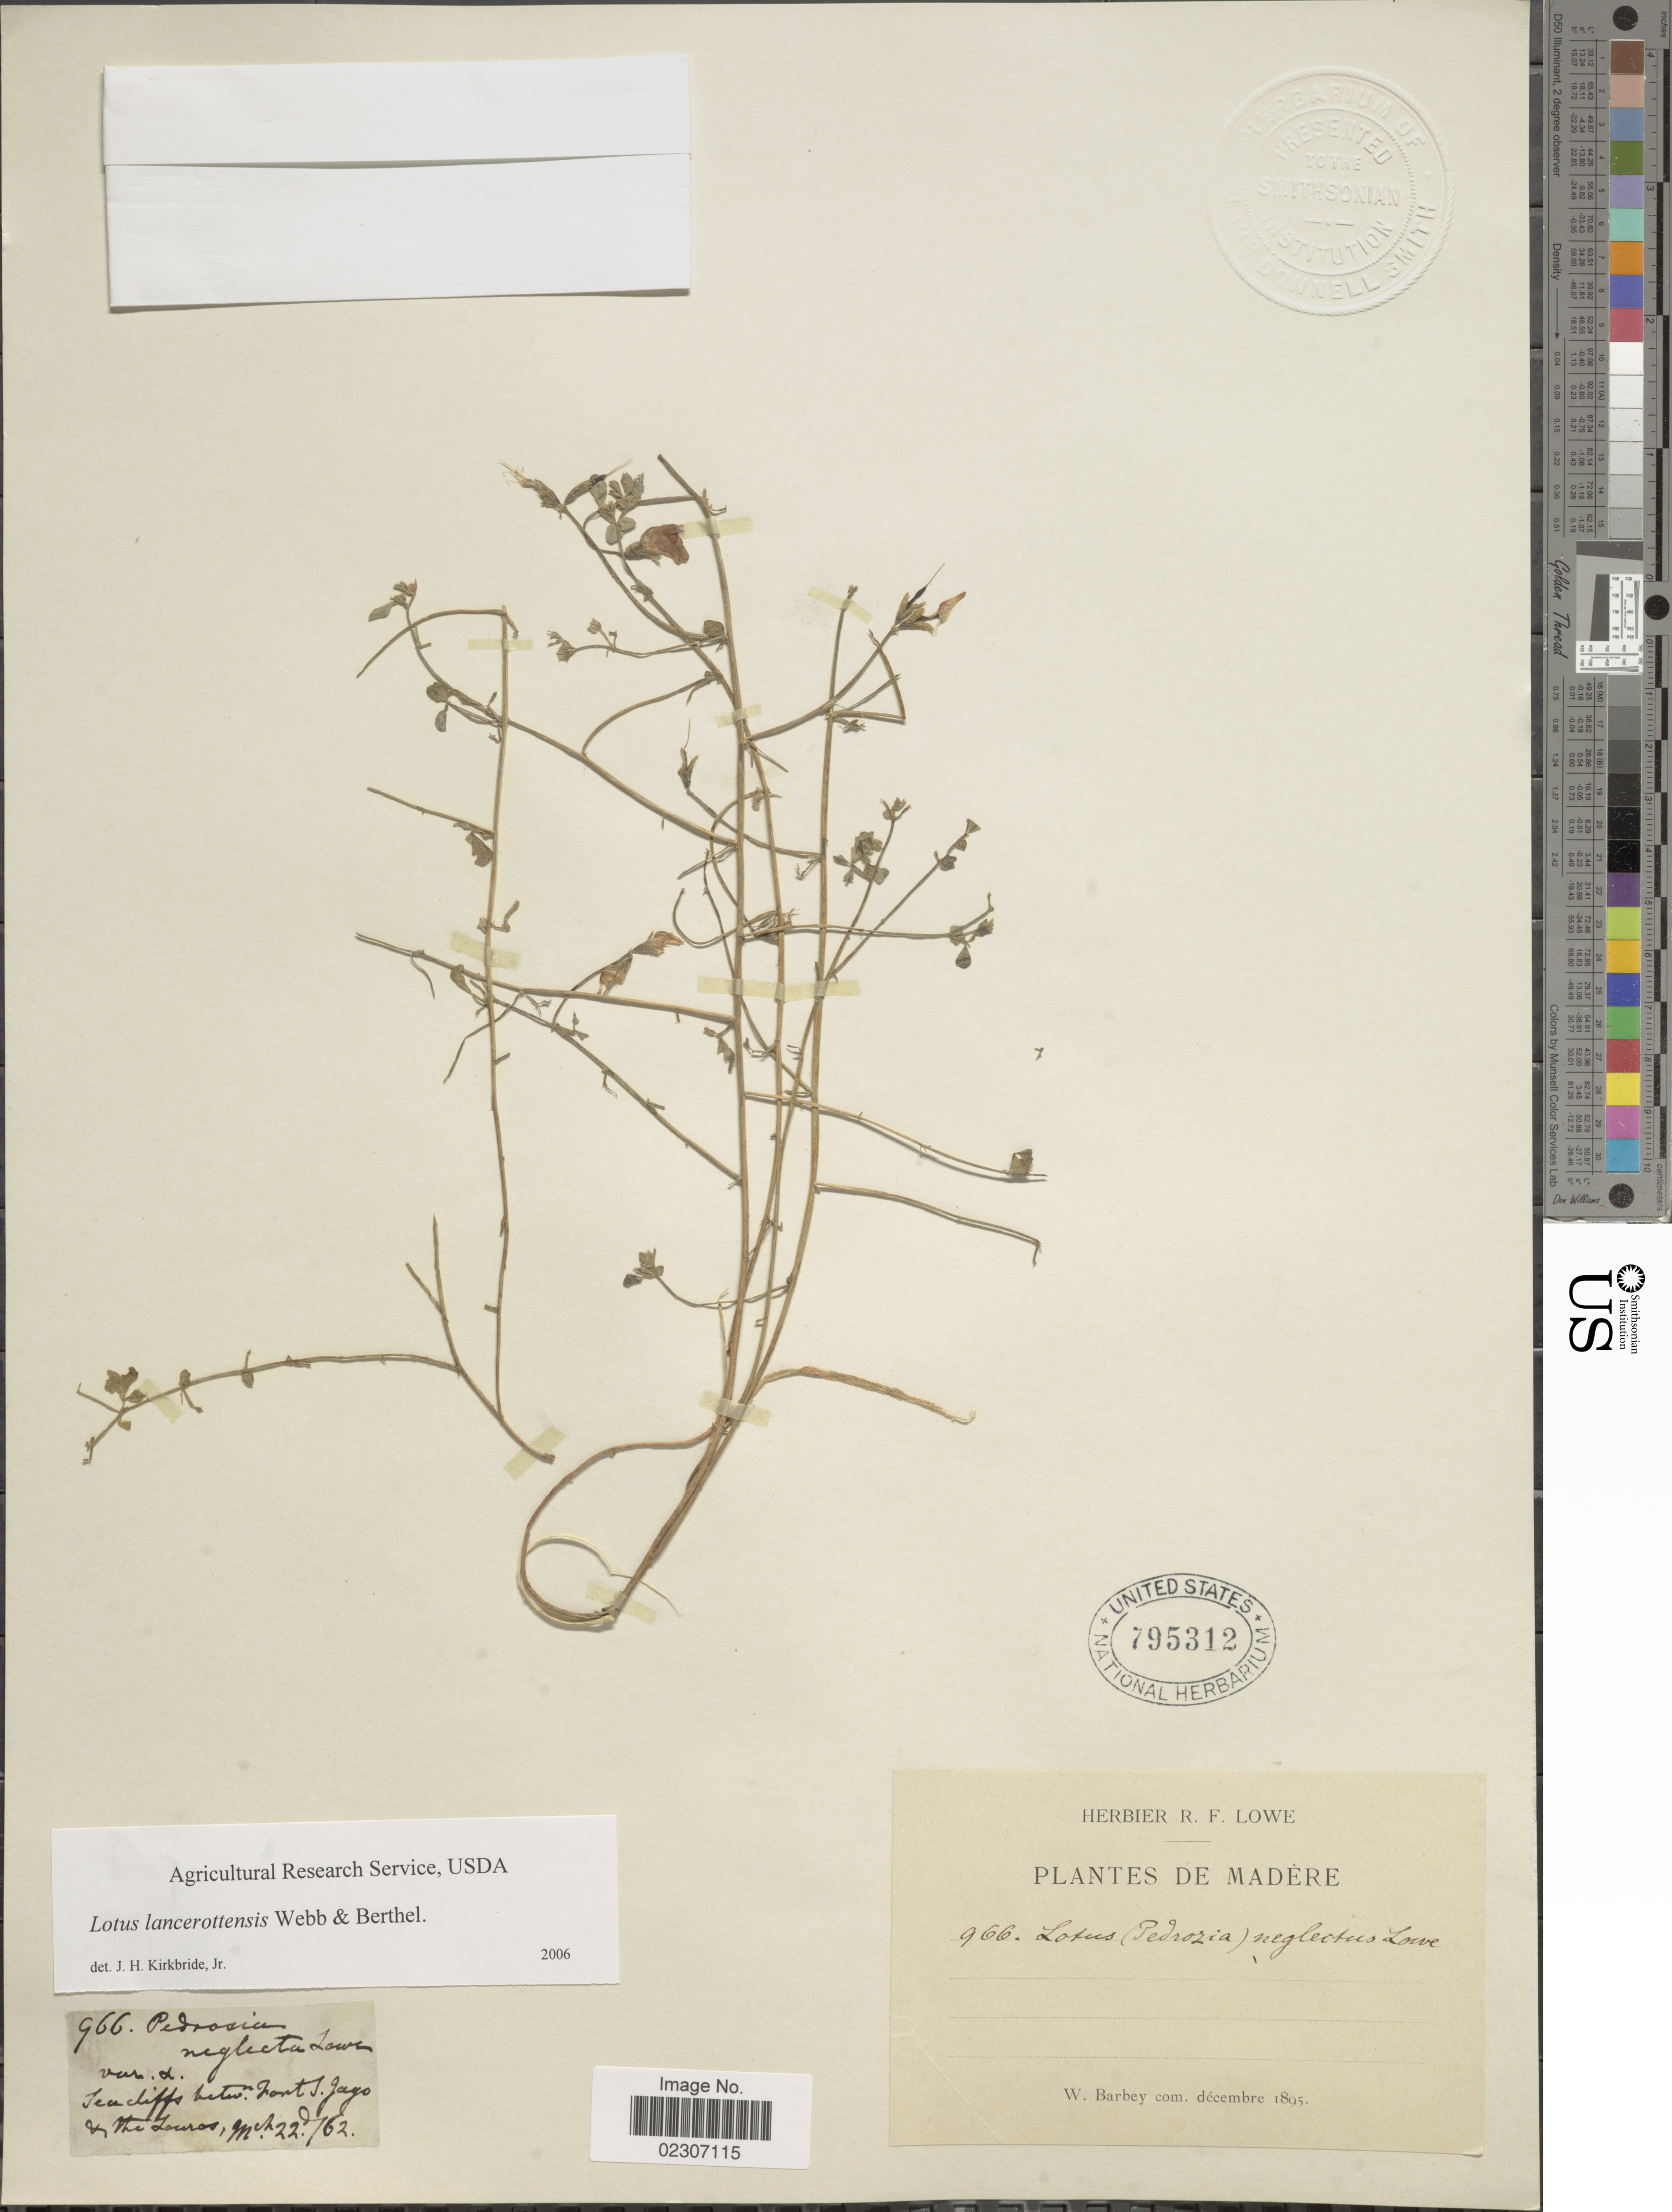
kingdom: Plantae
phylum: Tracheophyta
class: Magnoliopsida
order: Fabales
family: Fabaceae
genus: Lotus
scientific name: Lotus lancerottensis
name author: Webb & Berthel.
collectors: W. Barbey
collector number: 966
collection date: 1895-12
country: Portugal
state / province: Madeira (Aut. Reg.)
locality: Madere.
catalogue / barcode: US 795312